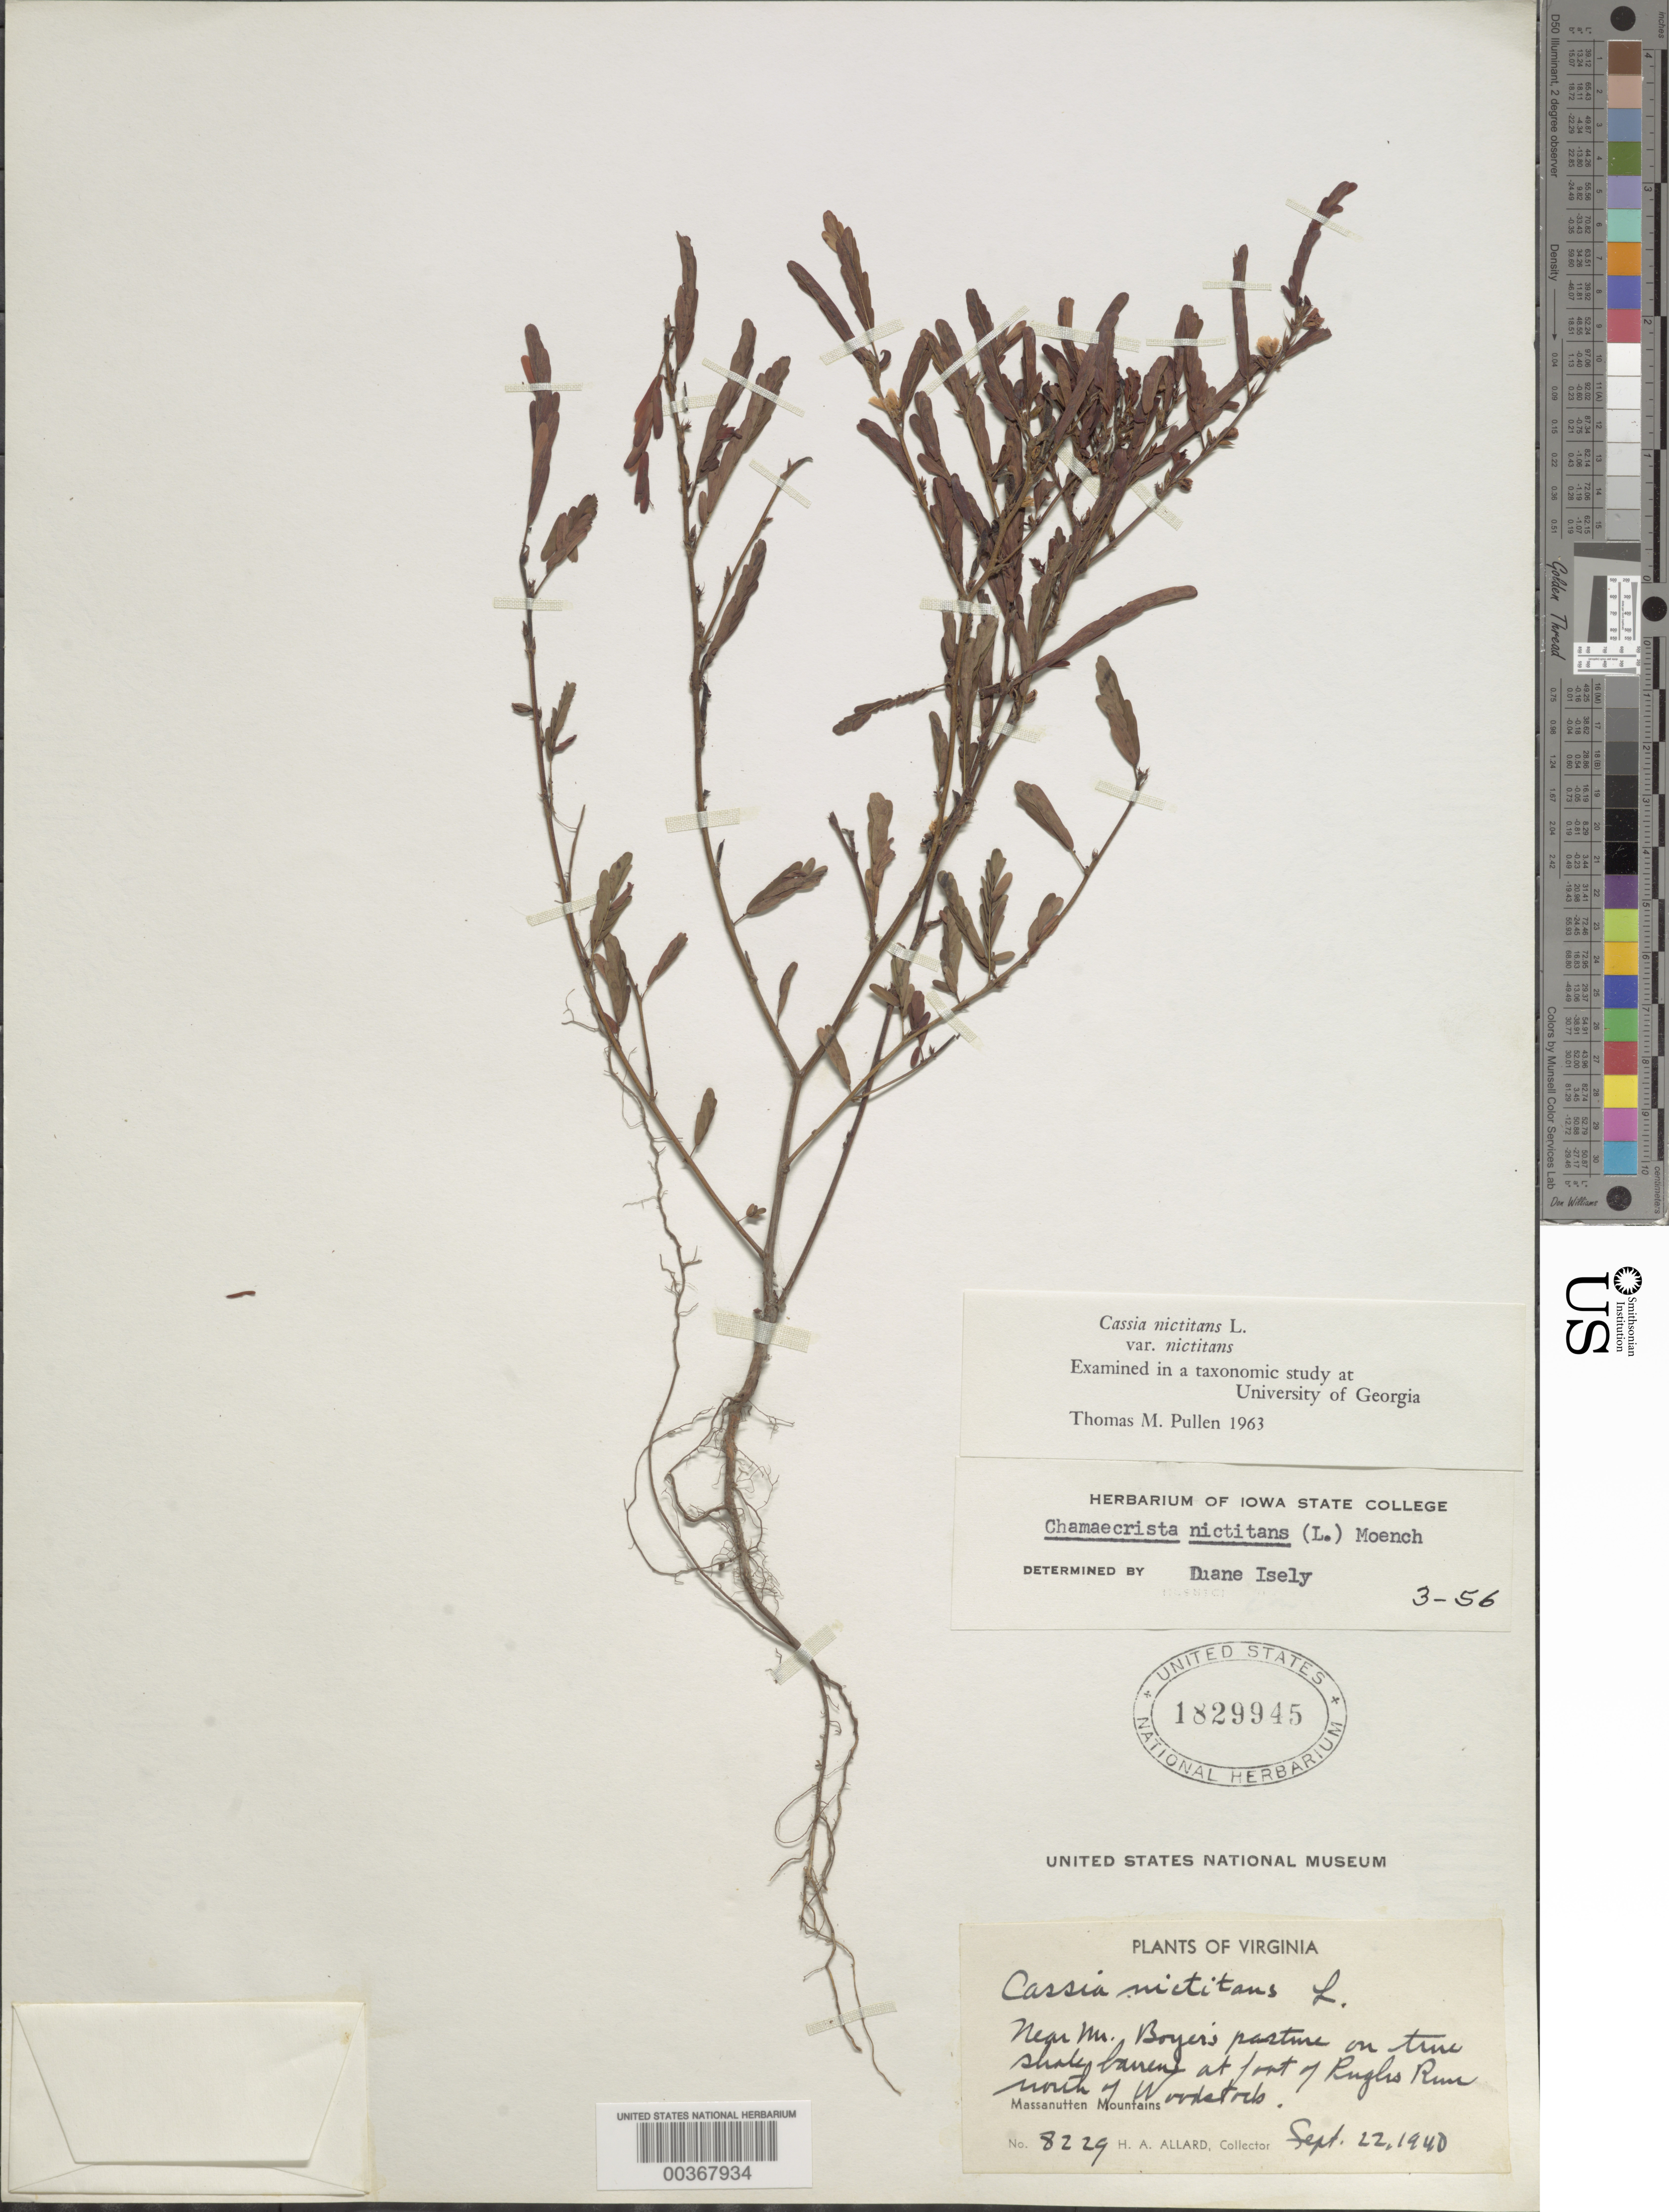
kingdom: Plantae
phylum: Tracheophyta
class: Magnoliopsida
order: Fabales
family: Fabaceae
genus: Chamaecrista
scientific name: Chamaecrista nictitans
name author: (L.) Moench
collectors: H. A. Allard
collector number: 8829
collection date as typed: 22 Sep 1940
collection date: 1940-09-22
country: United States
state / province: Virginia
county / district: Shenandoah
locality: Massanutten Mountains; near Mr. Boyer's pasture at foot of Pughs Run, N of Woodstock.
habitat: True shady barren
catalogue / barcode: US 1829945